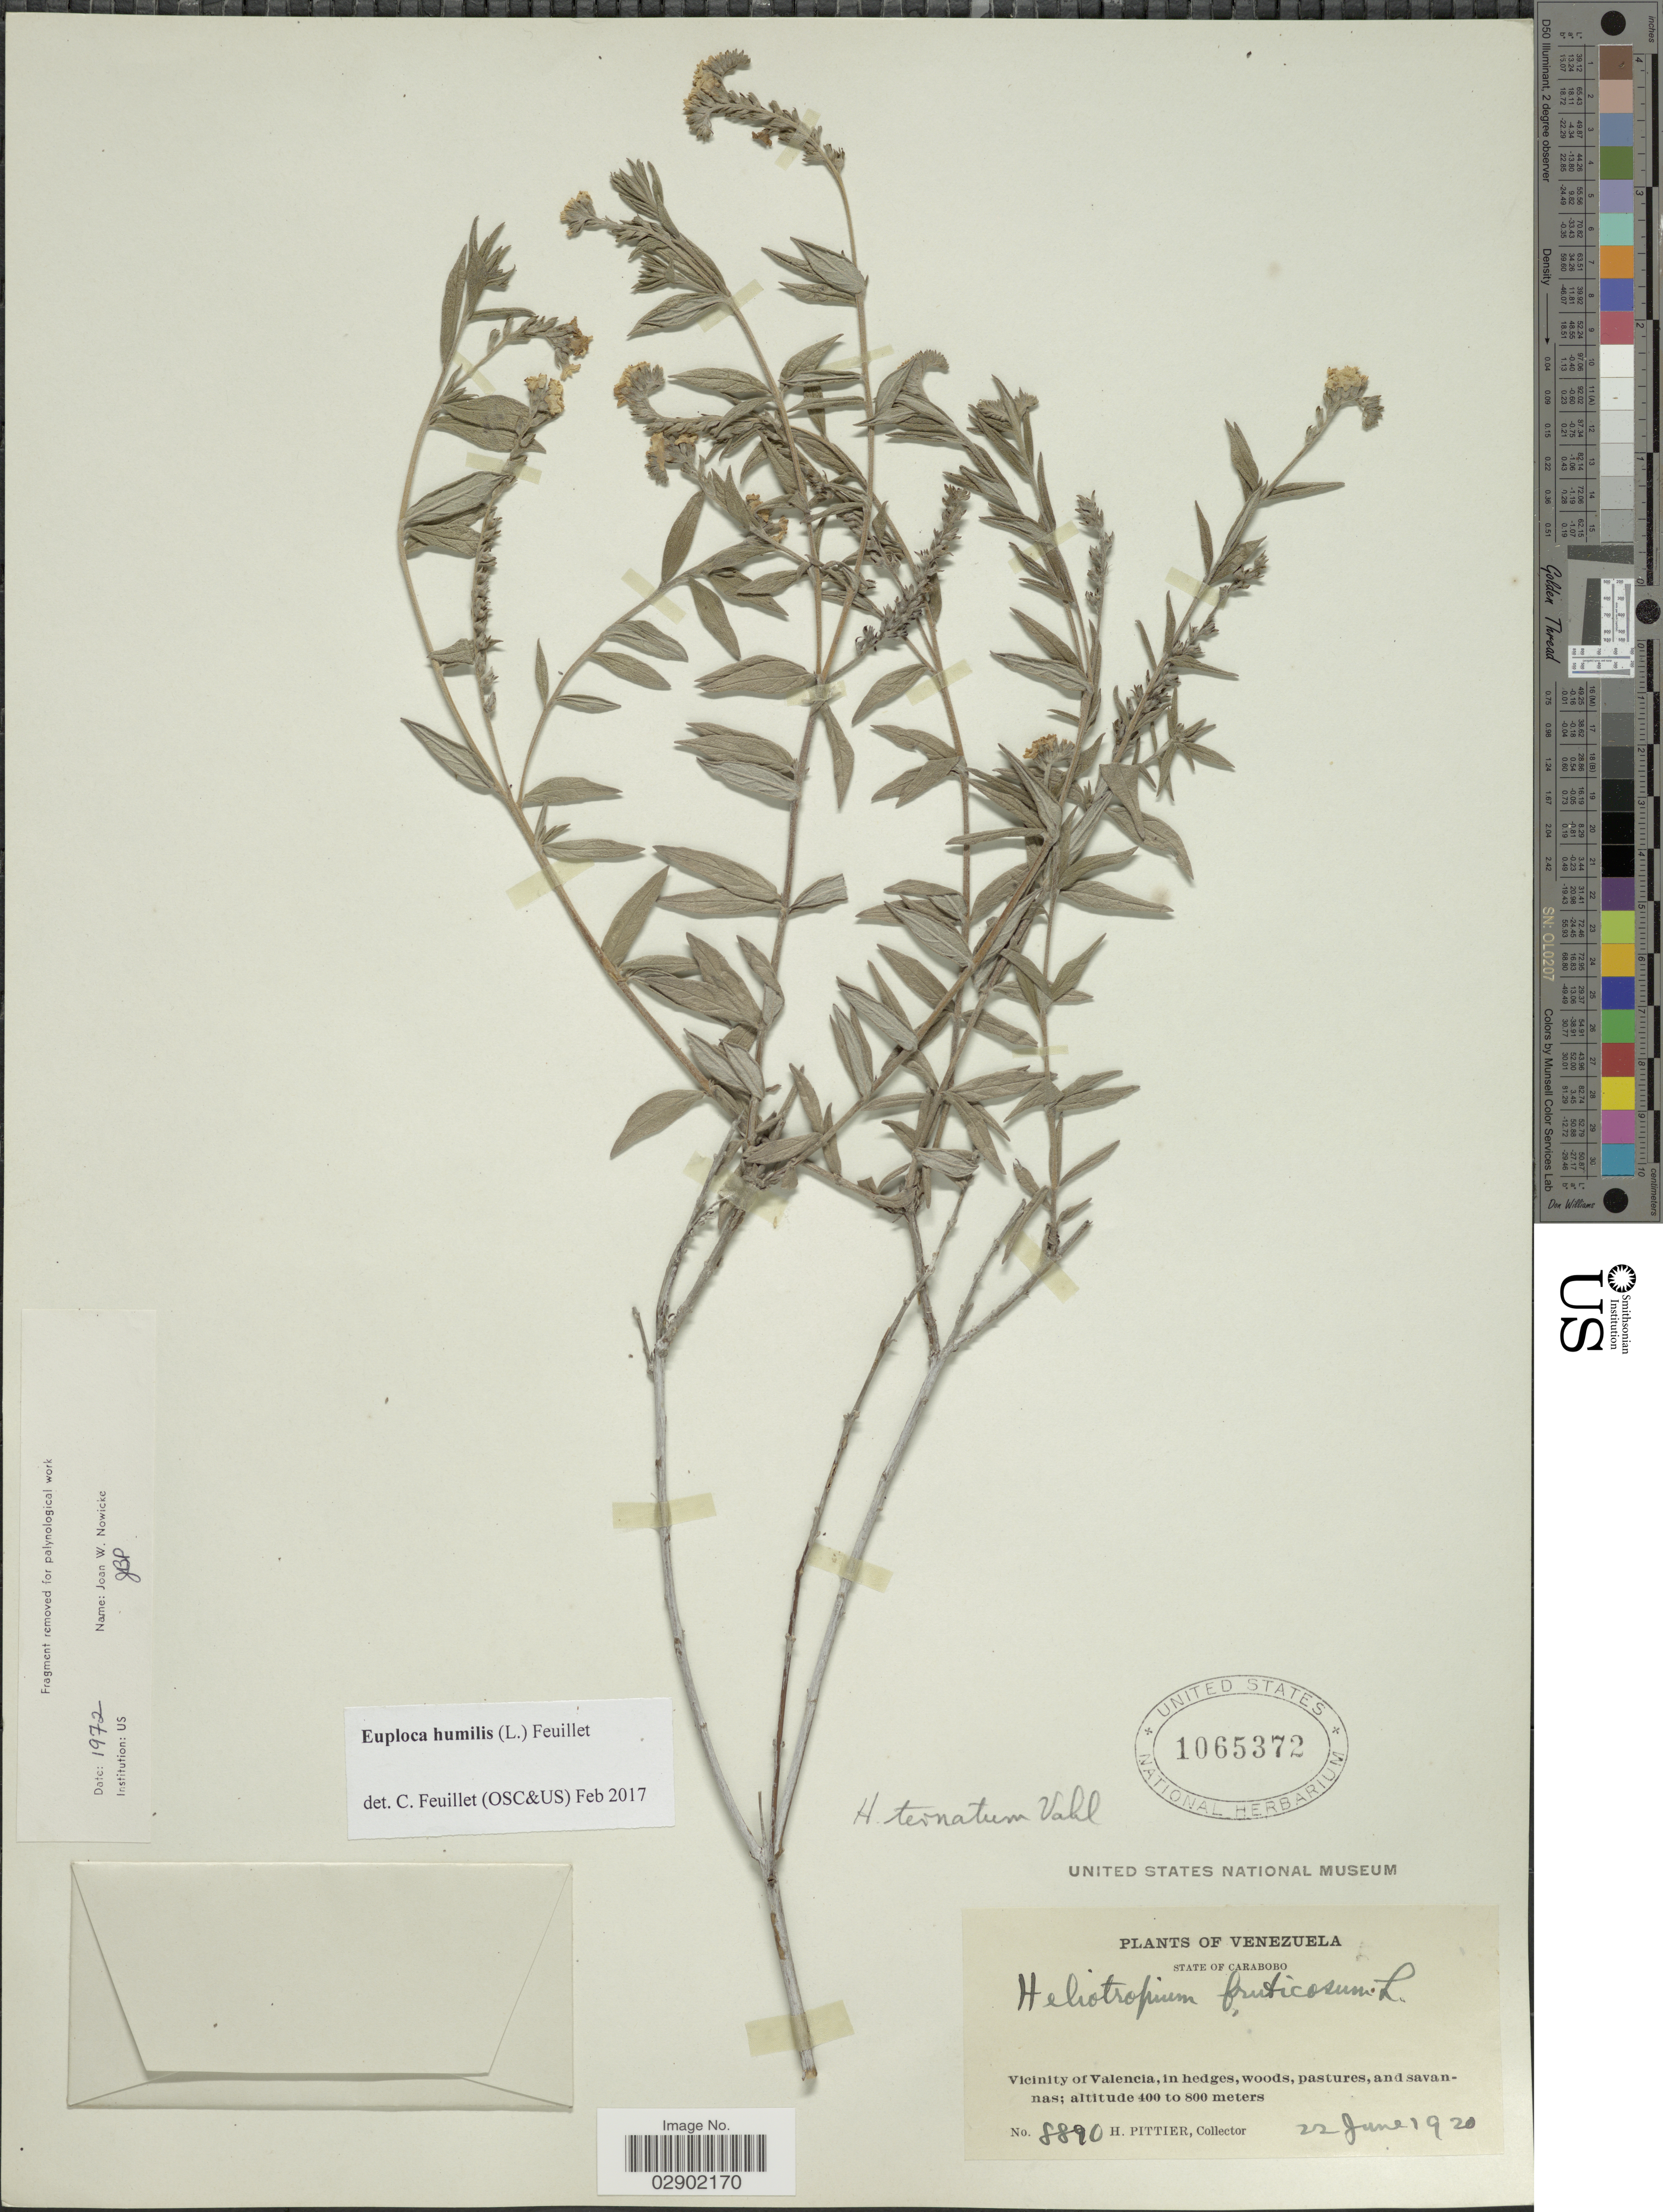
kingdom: Plantae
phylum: Tracheophyta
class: Magnoliopsida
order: Boraginales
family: Heliotropiaceae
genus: Euploca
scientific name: Euploca humilis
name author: (L.) Feuillet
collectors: H. F. Pittier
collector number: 8890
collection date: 1920-06-22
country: Venezuela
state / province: Carabobo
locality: Vicinity of Valencia, in hedges, woods, pastures, and savannas.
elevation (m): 400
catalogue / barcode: US 1065372